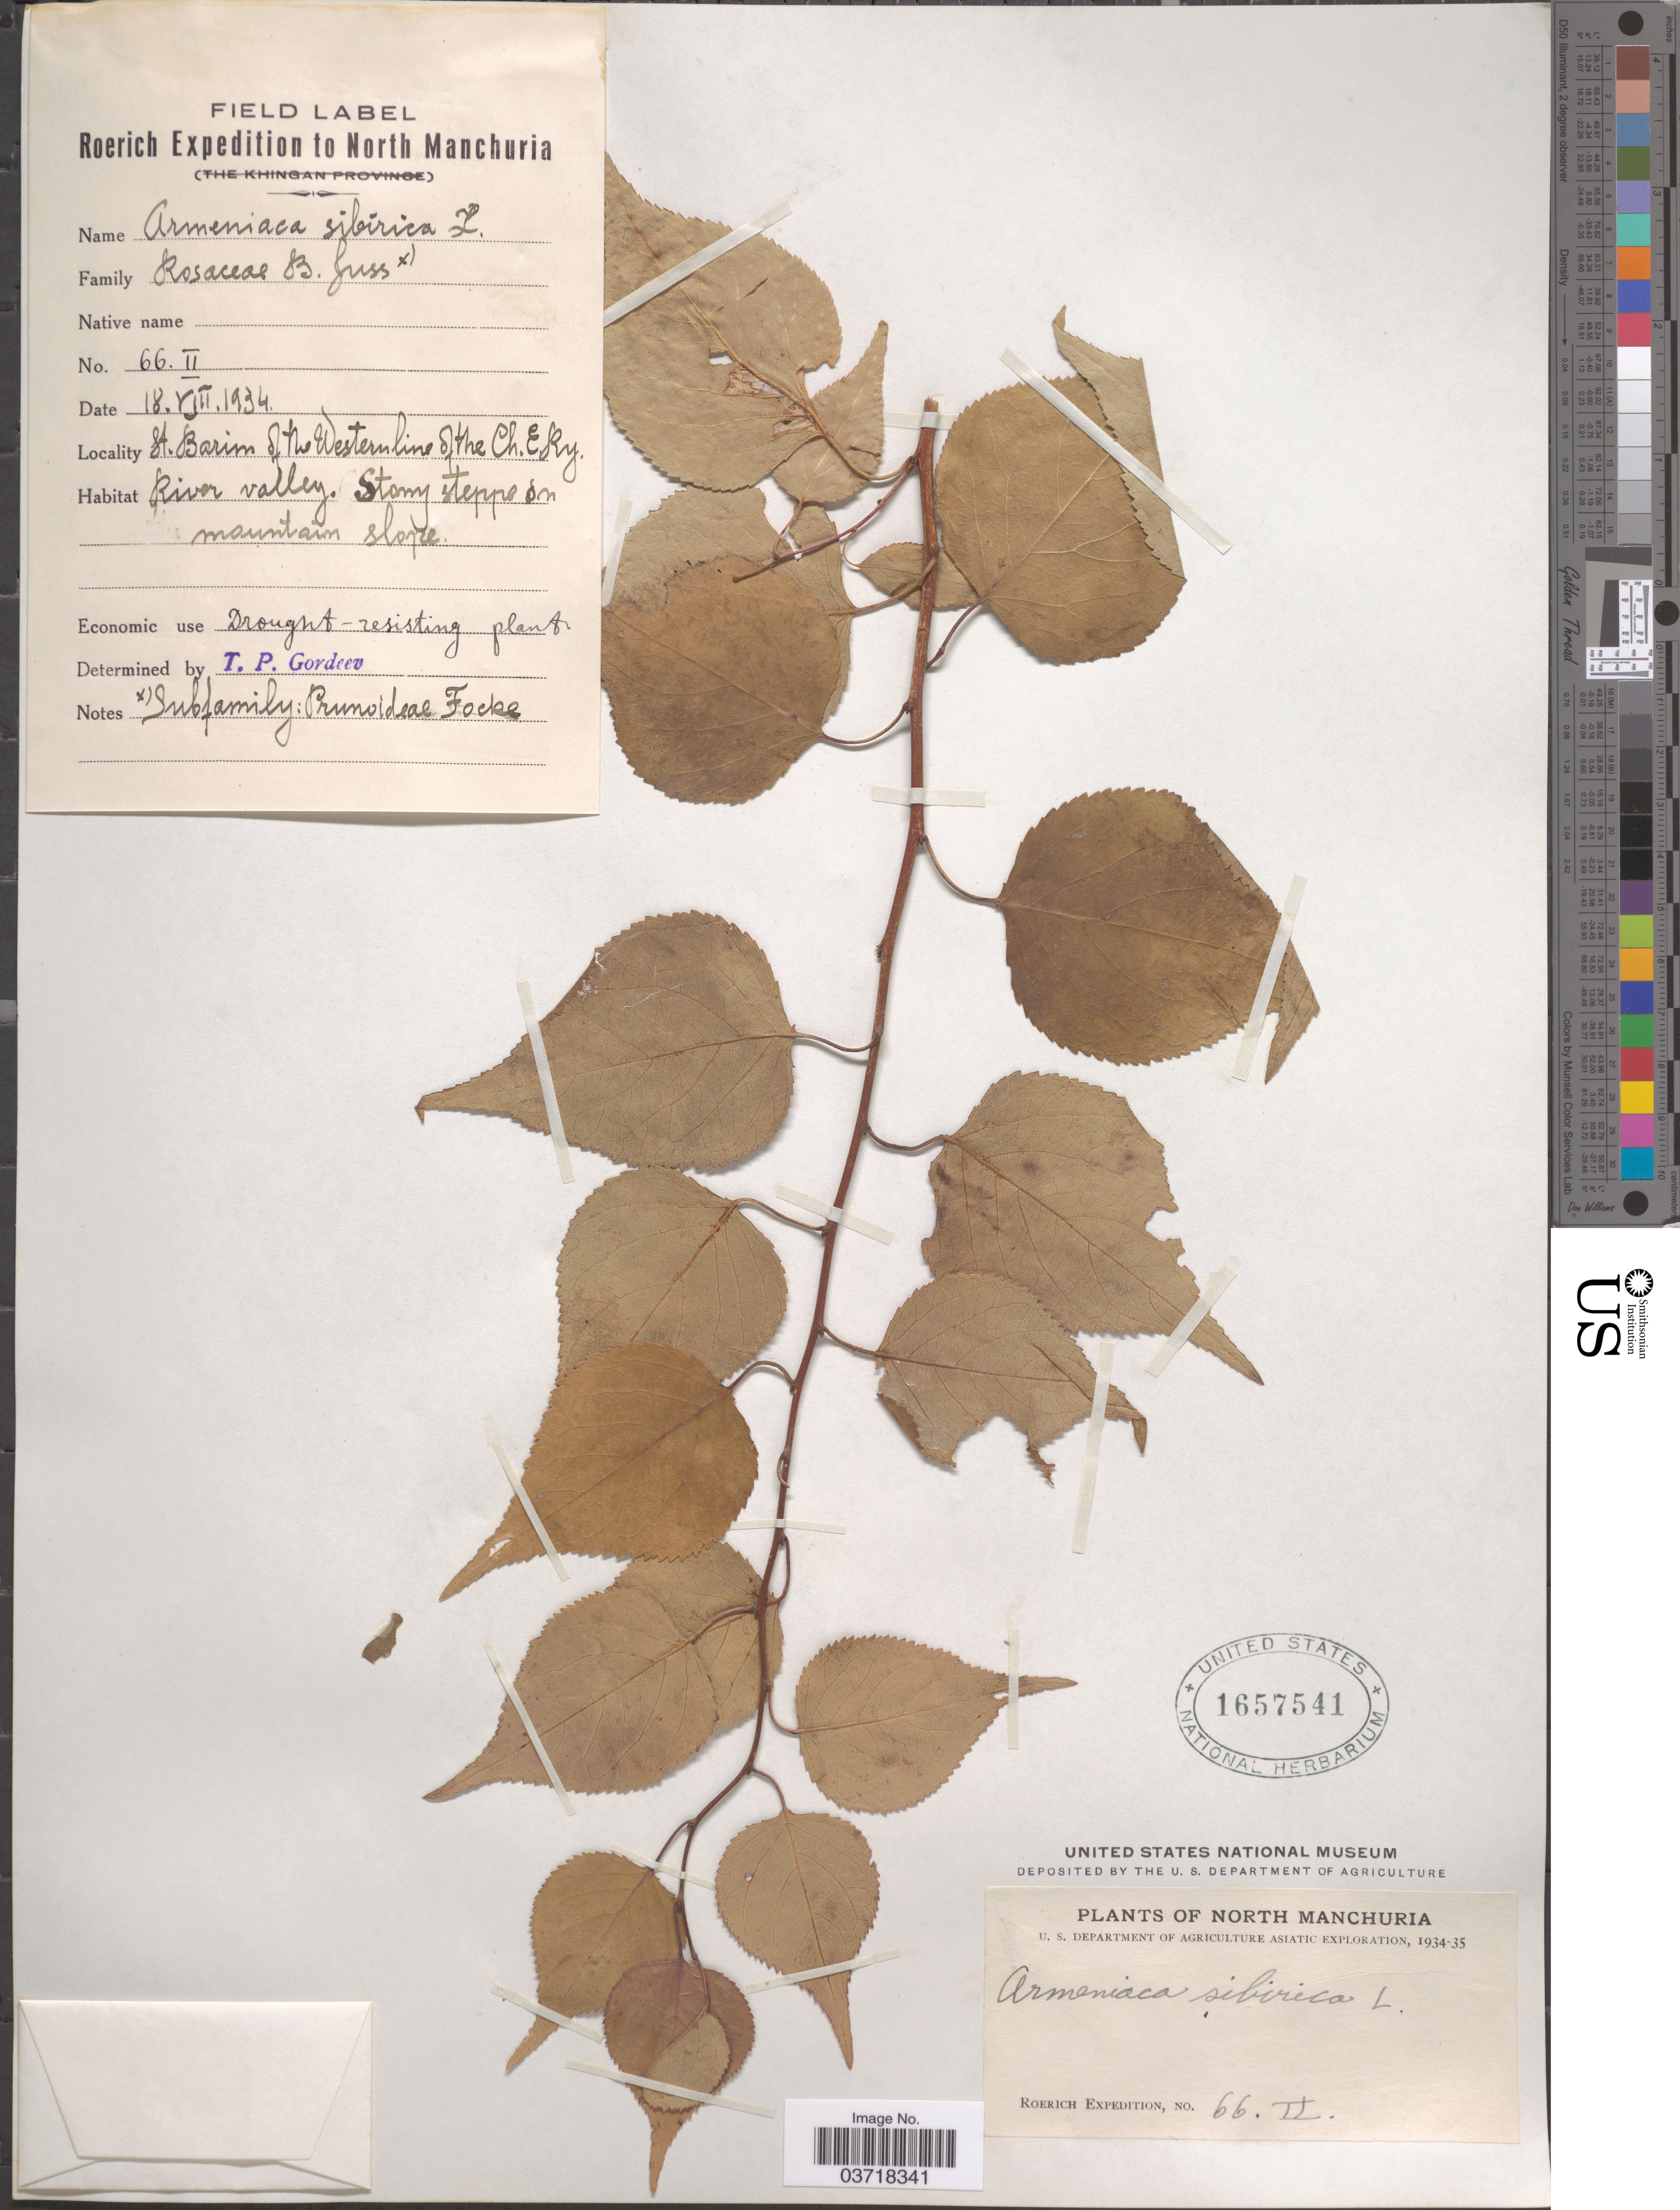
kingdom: Plantae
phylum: Tracheophyta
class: Magnoliopsida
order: Rosales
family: Rosaceae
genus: Prunus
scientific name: Prunus sibirica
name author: L.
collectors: Roerich Expedition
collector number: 66II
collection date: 1934-08-18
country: China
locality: North Manchuria. St. Barim of the Western line of the Ch. E. Ky.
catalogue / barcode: US 1657541